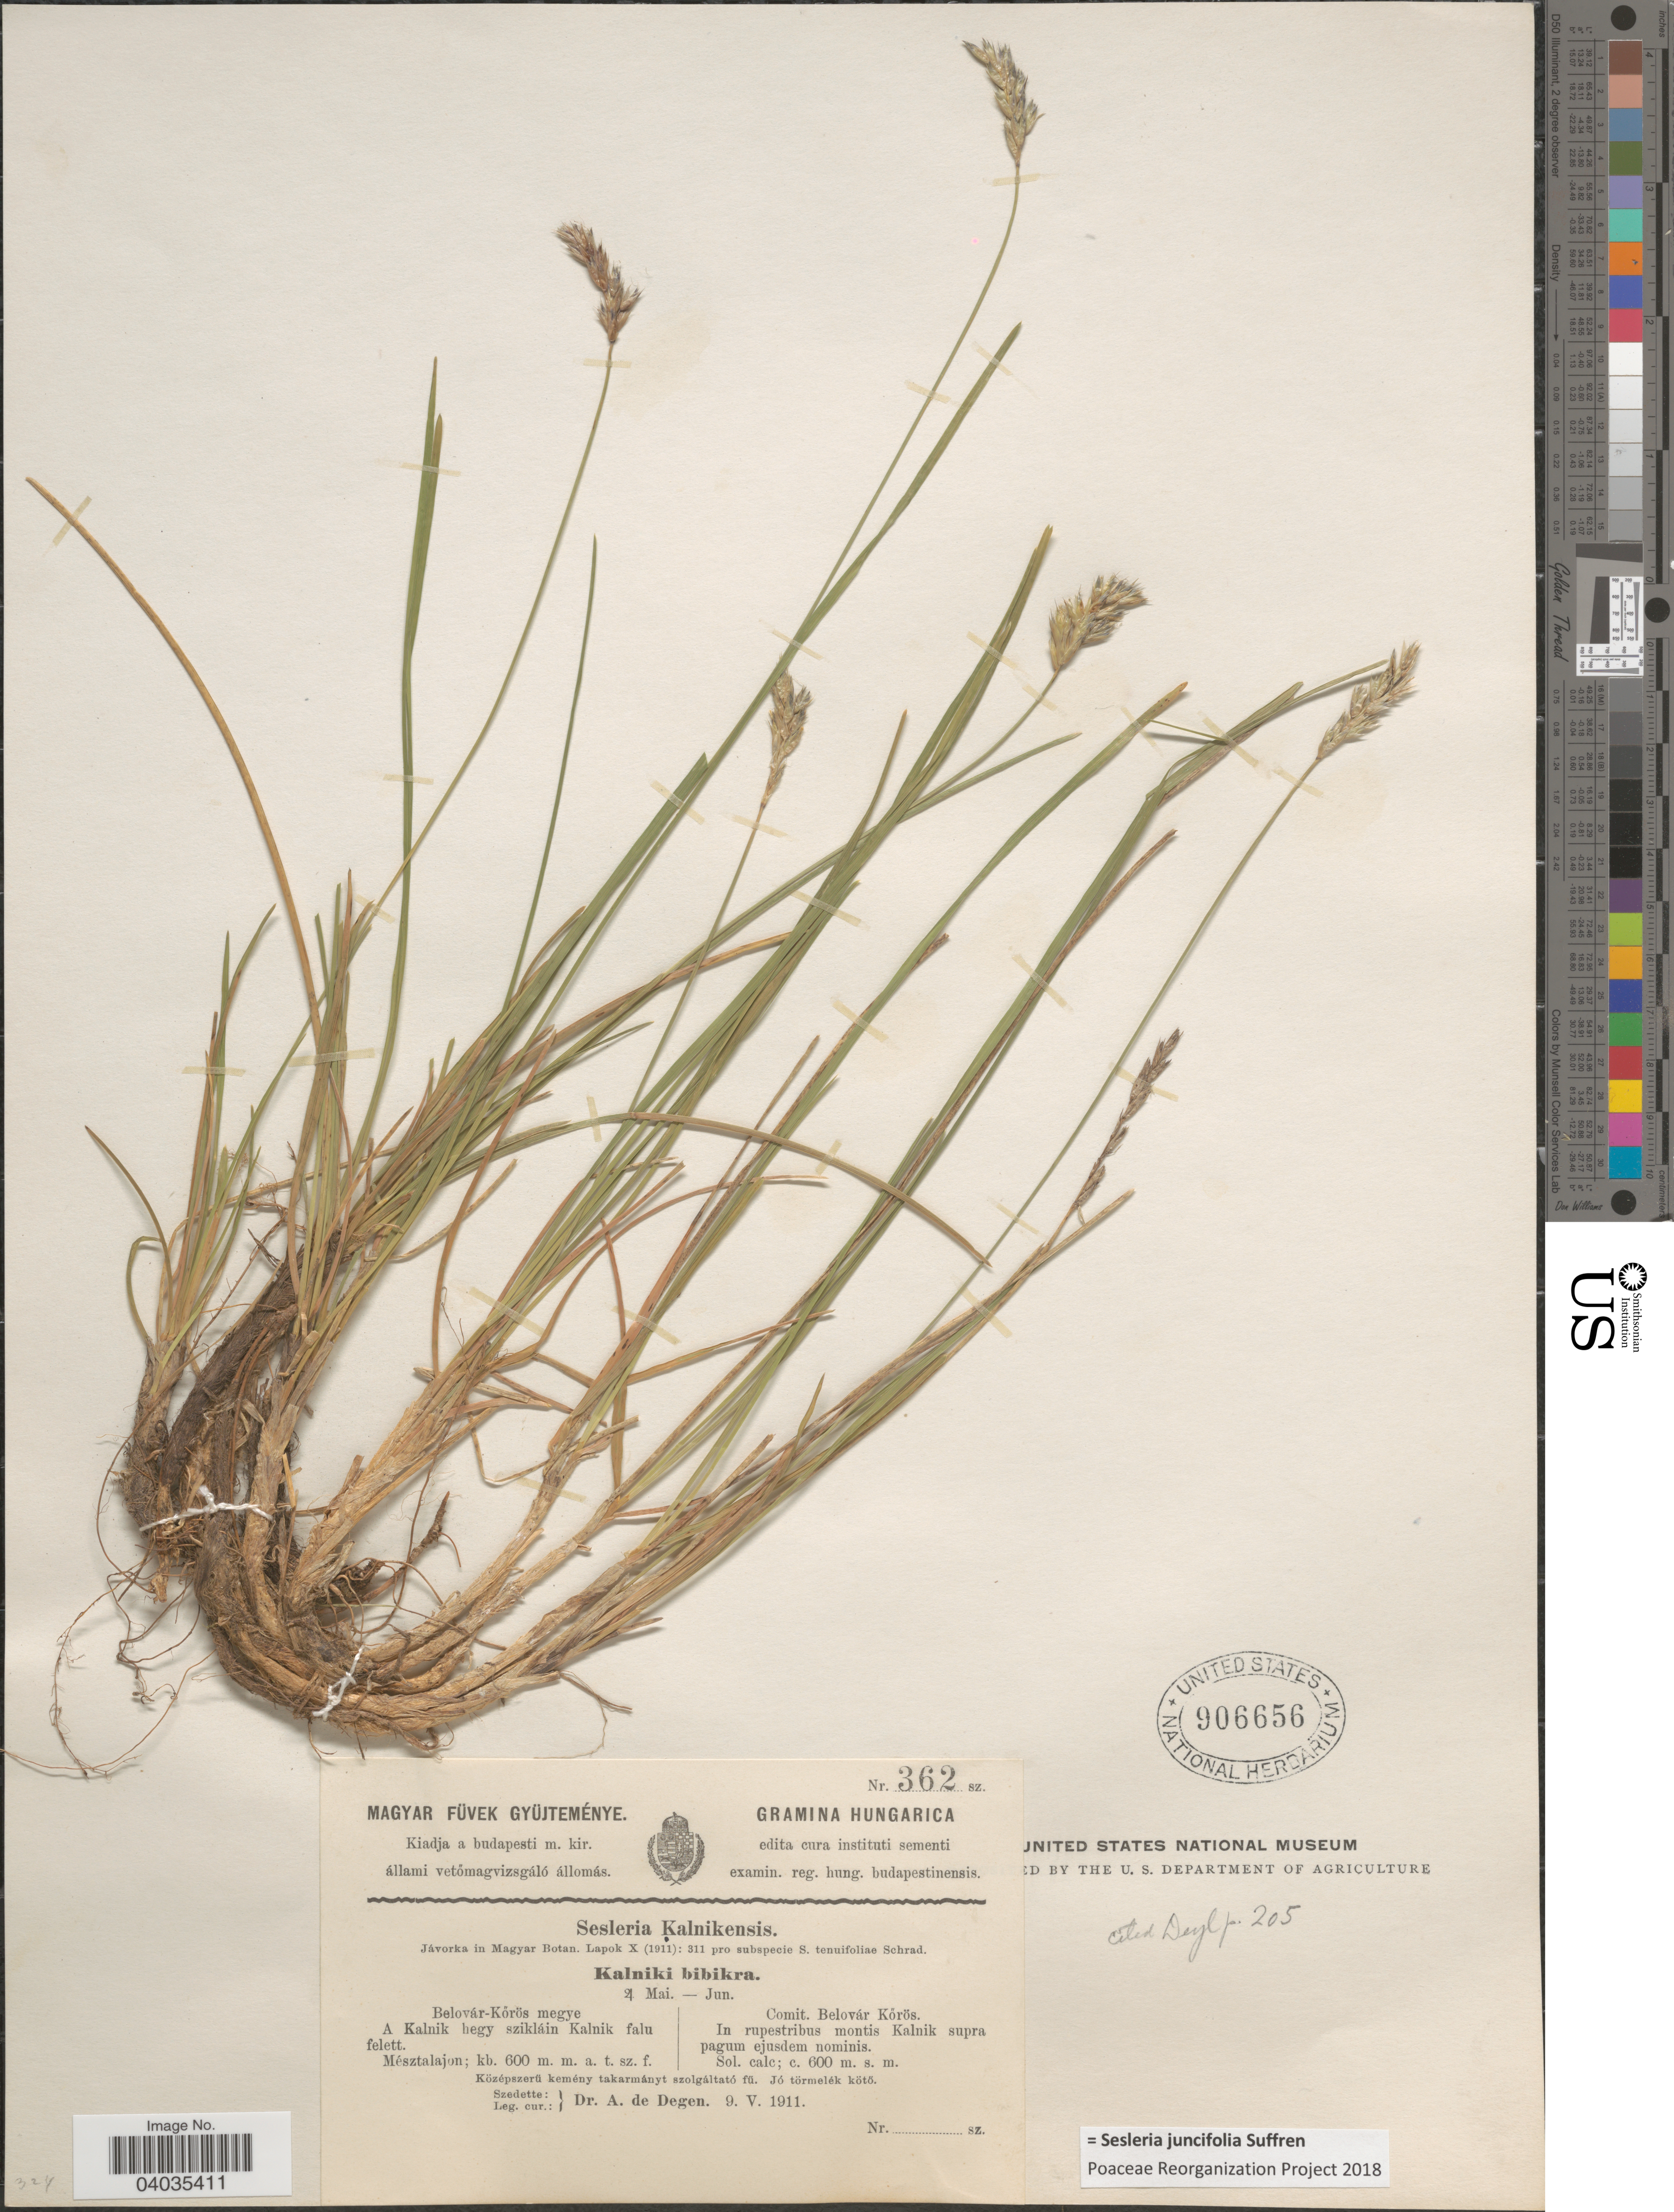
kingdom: Plantae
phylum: Tracheophyta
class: Liliopsida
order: Poales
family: Poaceae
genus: Sesleria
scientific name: Sesleria juncifolia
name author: Suffren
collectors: A. Degen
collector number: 362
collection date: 1911-05-09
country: Hungary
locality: Hungarica. Comit. Belovár Kőrös. In rupestribus montis Kalnik supra pagum ejusdem nominis.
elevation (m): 600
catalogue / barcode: US 906656